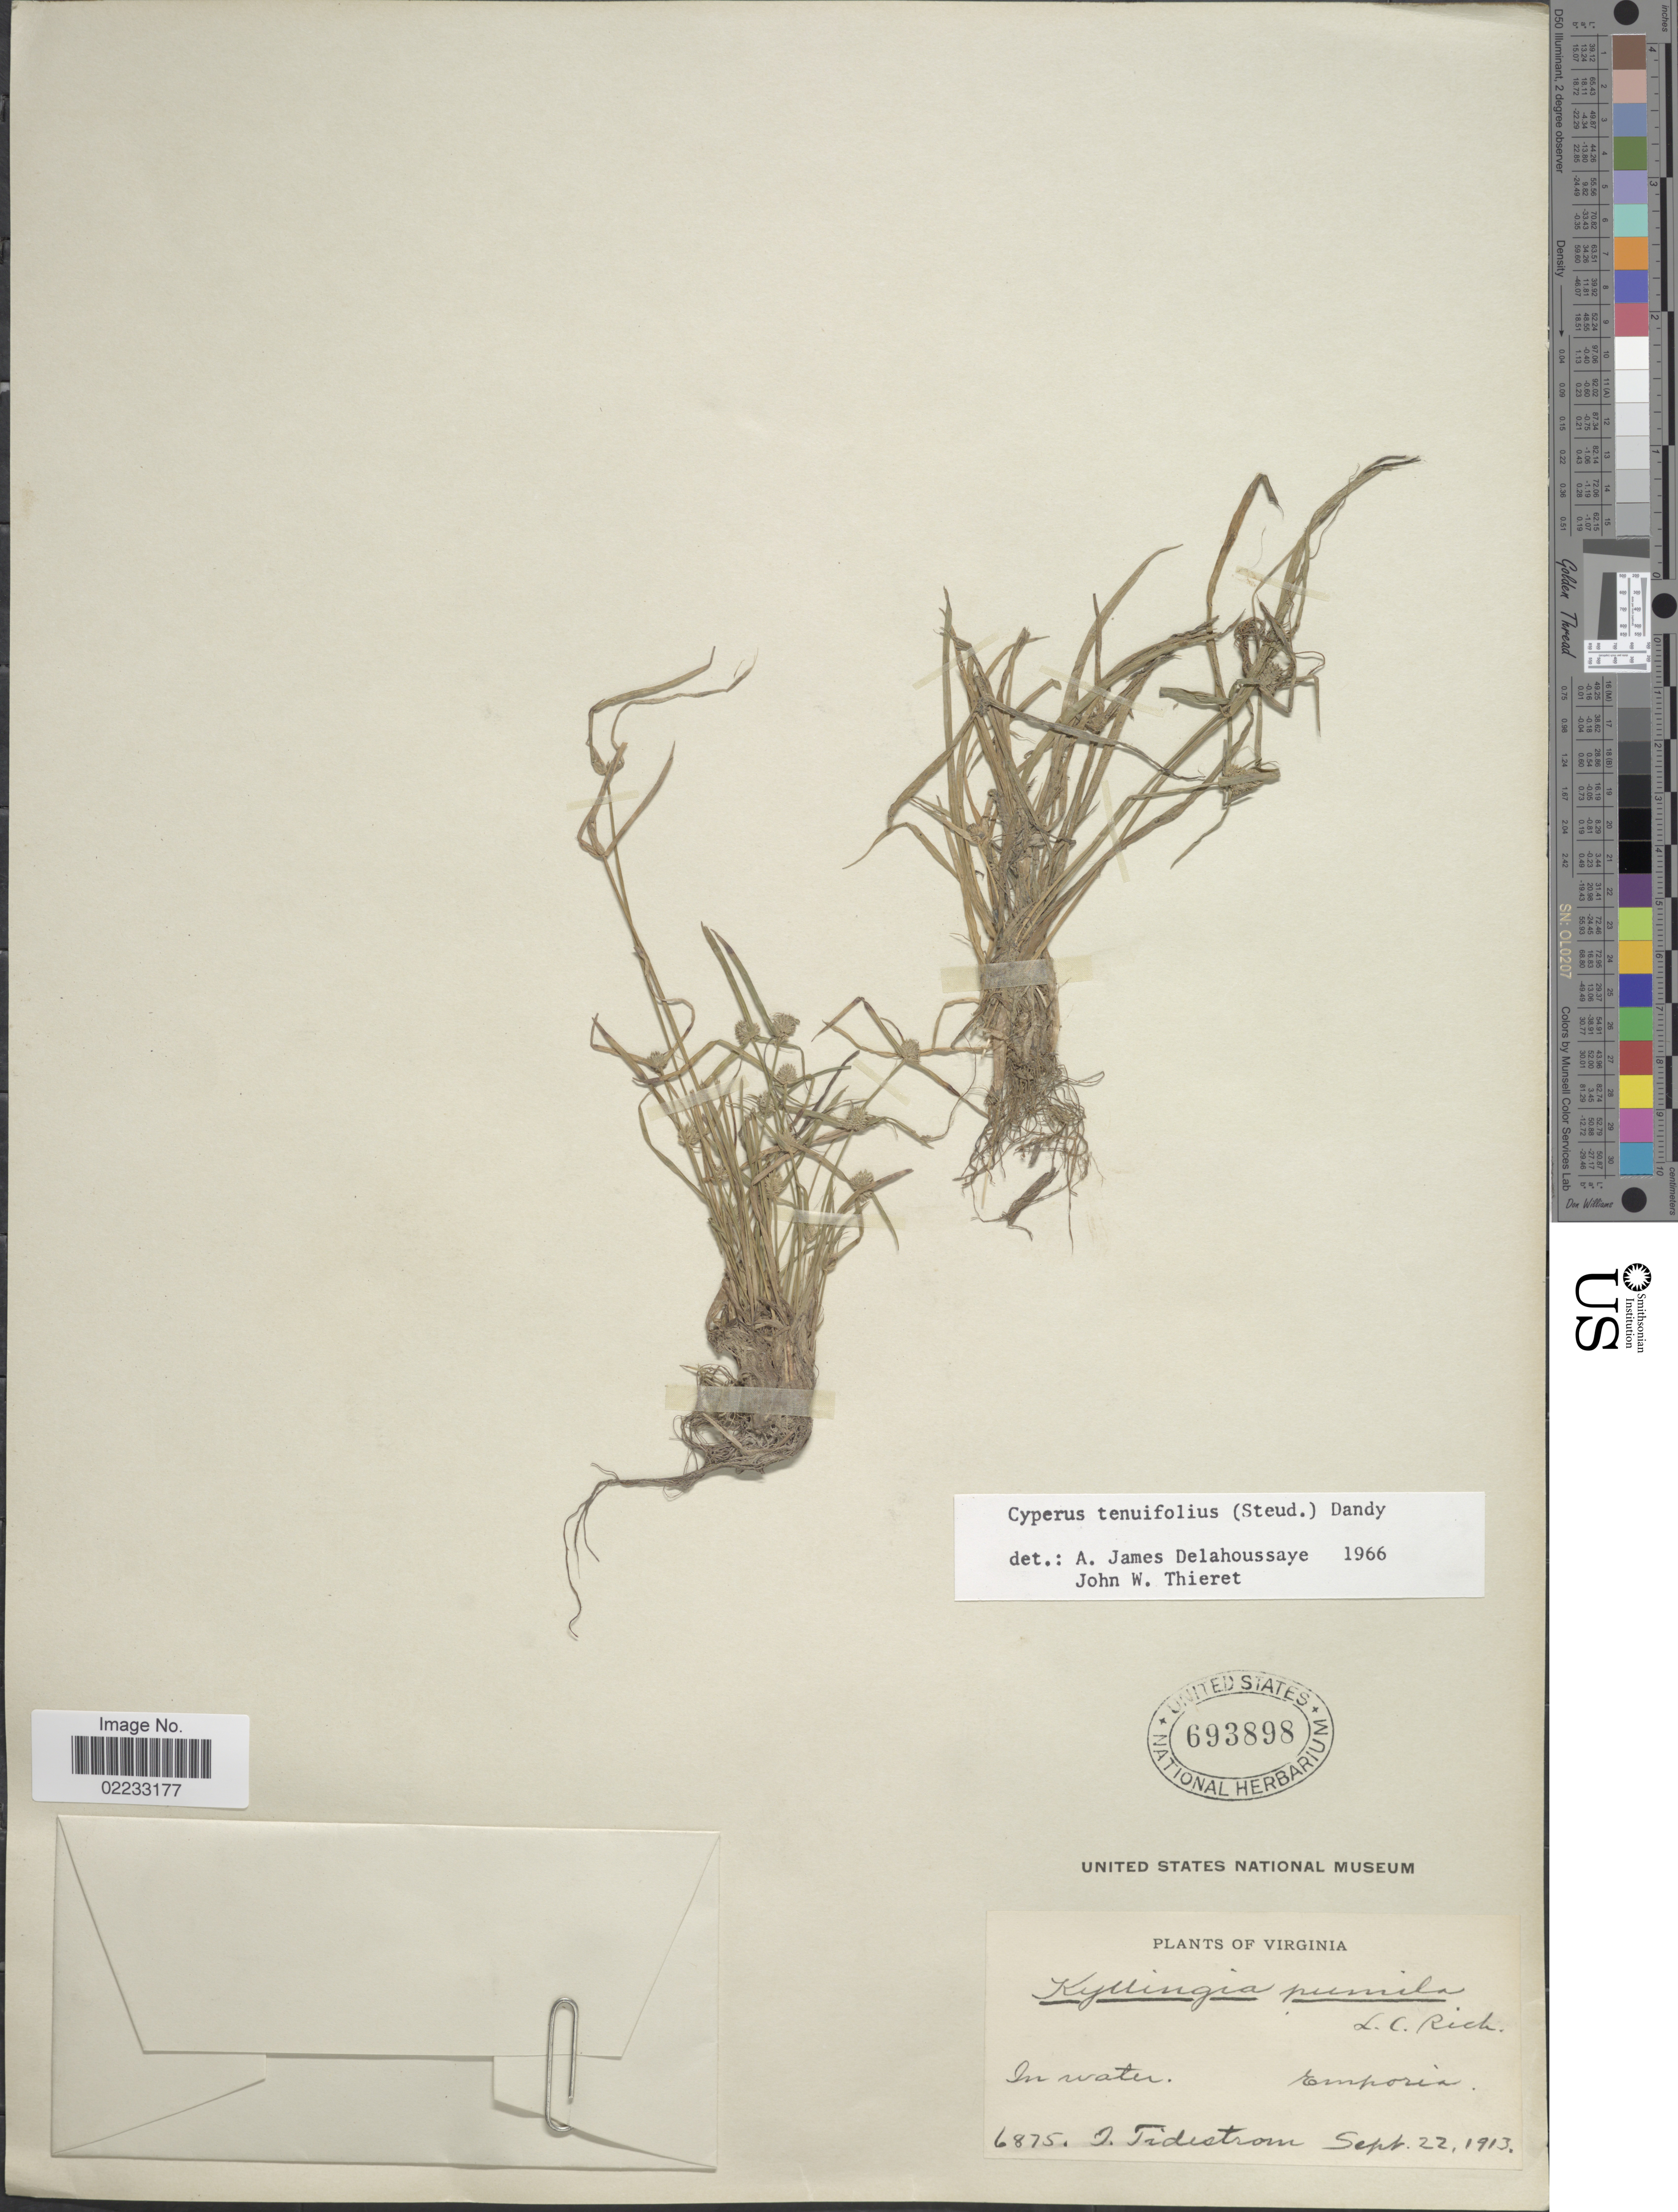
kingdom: Plantae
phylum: Tracheophyta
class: Liliopsida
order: Poales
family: Cyperaceae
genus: Cyperus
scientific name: Cyperus hortensis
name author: (Salzm. ex Steud.) Dorr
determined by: Strong, Mark T., (BOT), Smithsonian Institution - National Museum of Natural History (UNITED STATES)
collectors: I. F. Tidestrom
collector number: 6875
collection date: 1913-09-22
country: United States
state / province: Virginia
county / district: City of Emporia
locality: Emporia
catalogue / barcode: US 693898